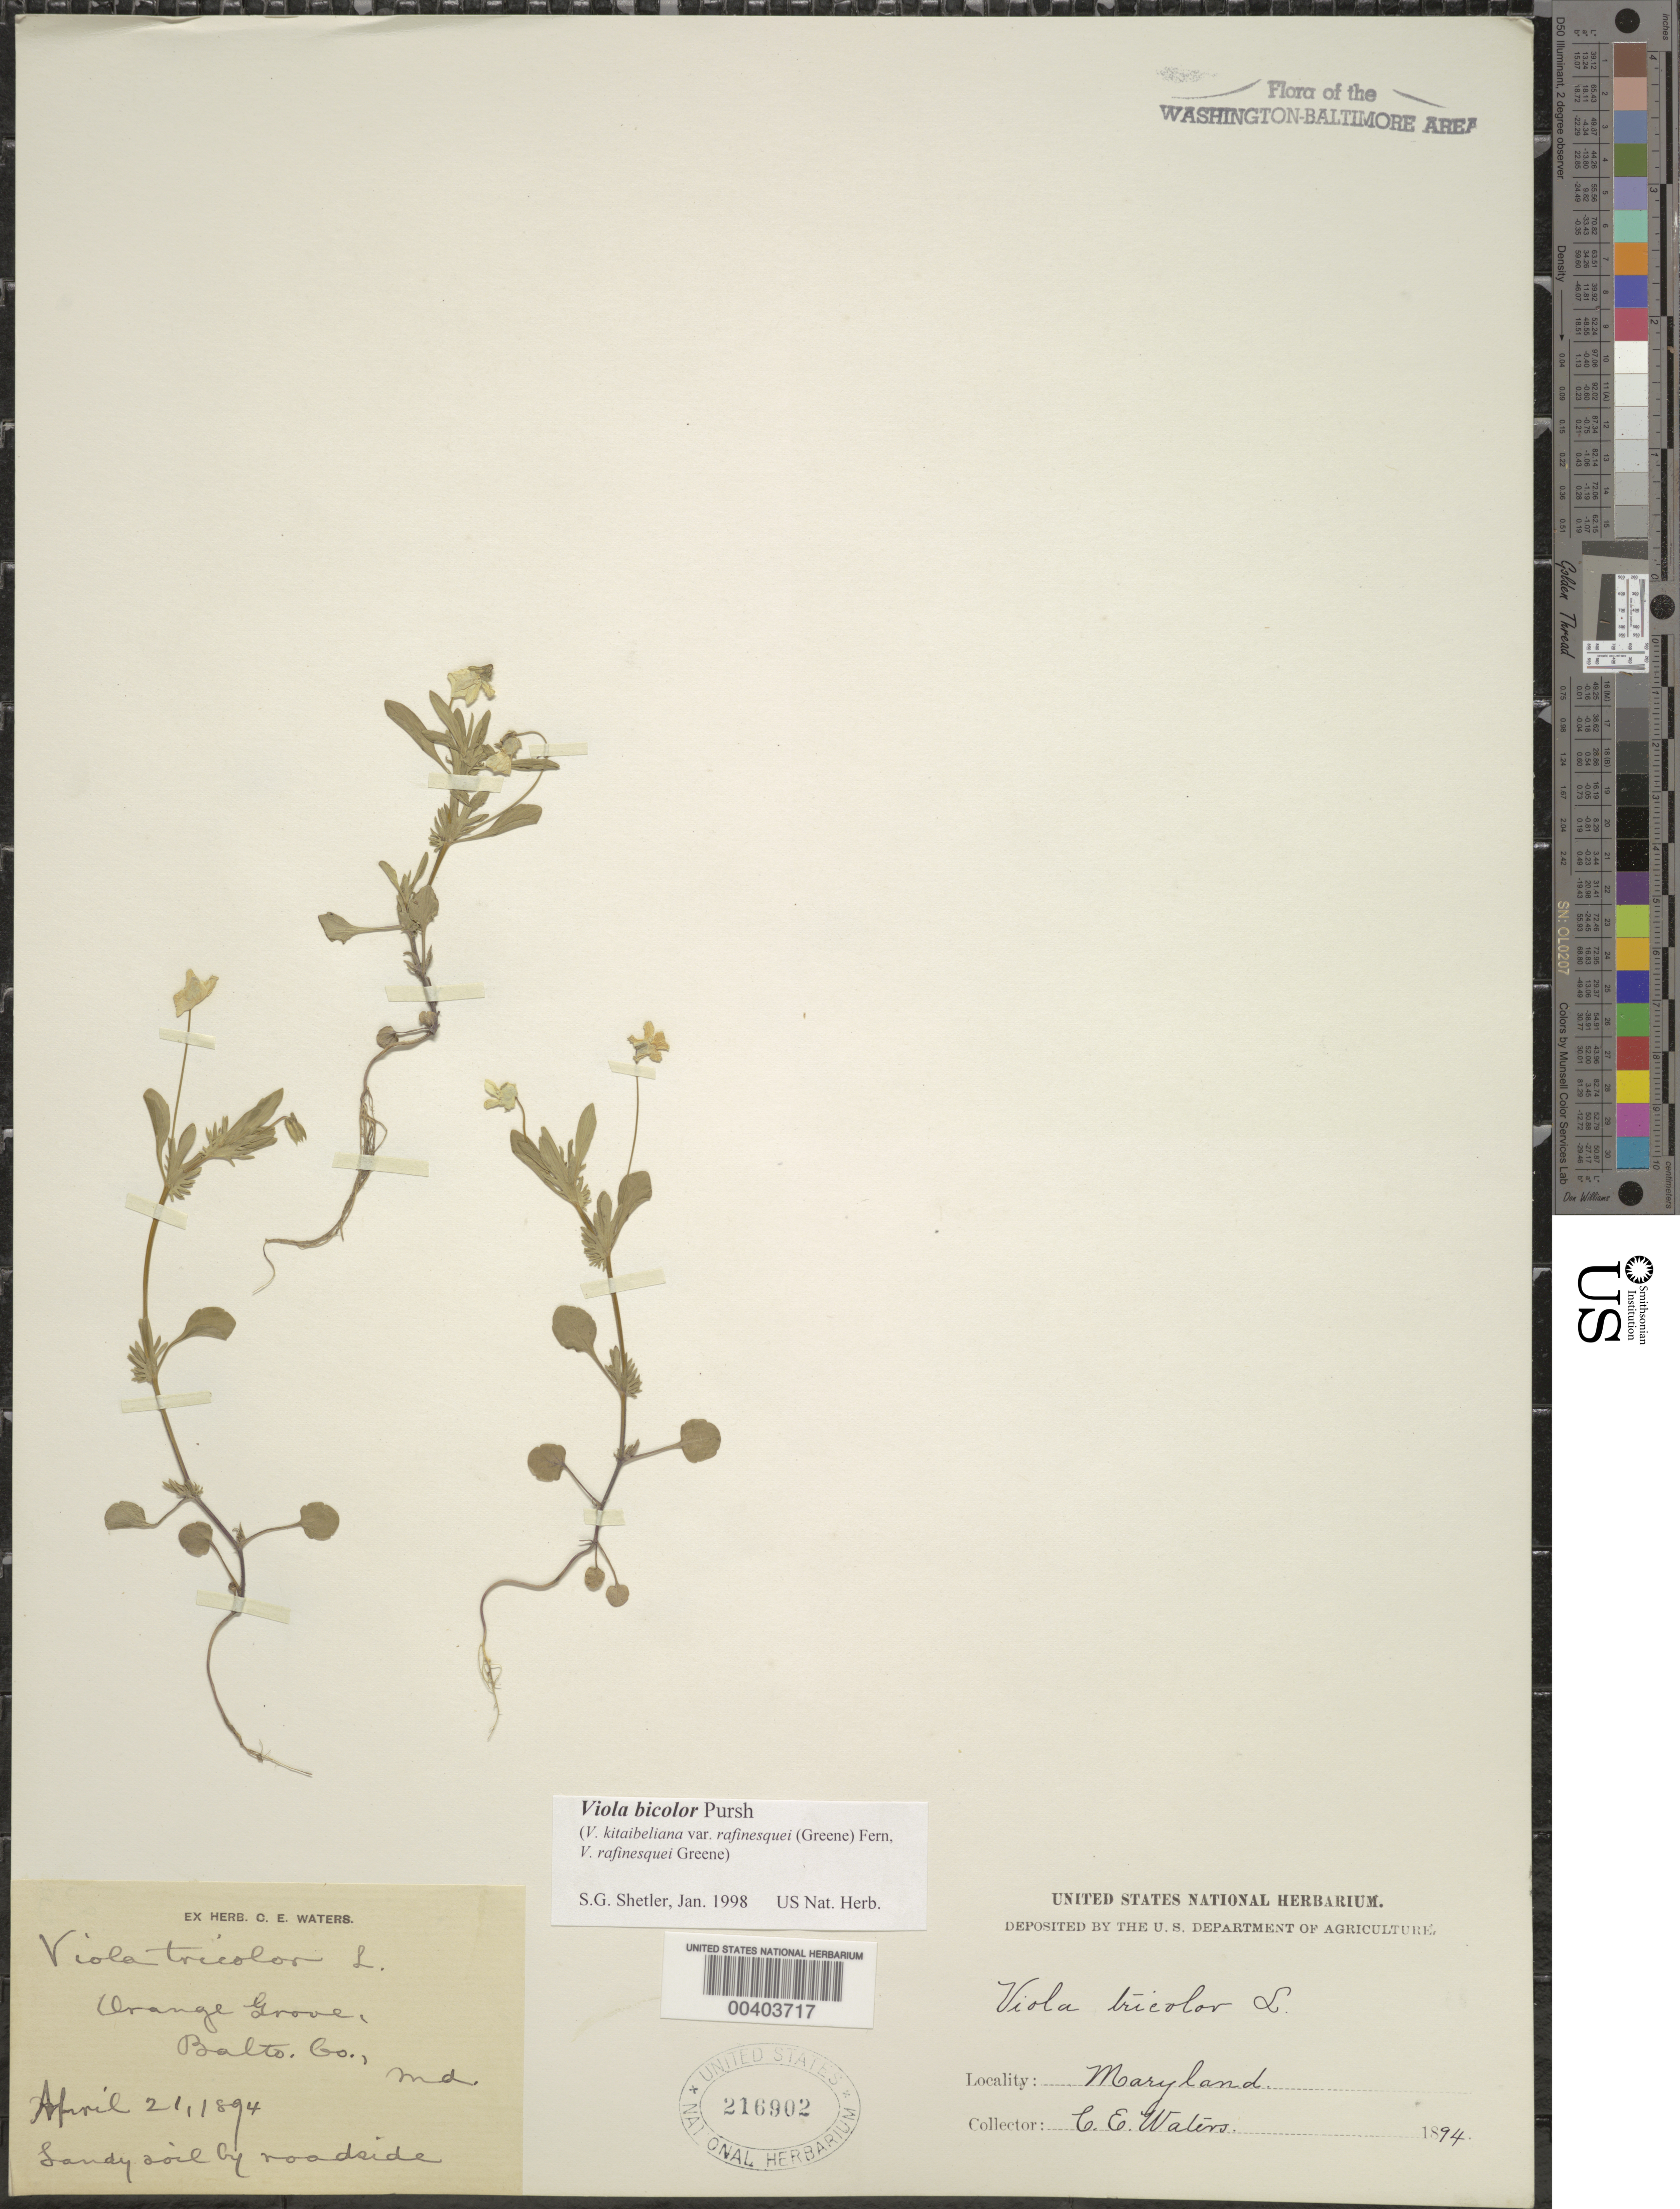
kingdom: Plantae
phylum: Tracheophyta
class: Magnoliopsida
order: Malpighiales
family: Violaceae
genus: Viola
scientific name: Viola bicolor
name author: Pursh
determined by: Shetler, Stanwyn G., (US), NMNH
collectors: C. Waters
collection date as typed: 21 Apr 1894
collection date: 1894-04-21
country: United States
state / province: Maryland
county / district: Baltimore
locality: Orange Grove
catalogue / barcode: US 216902